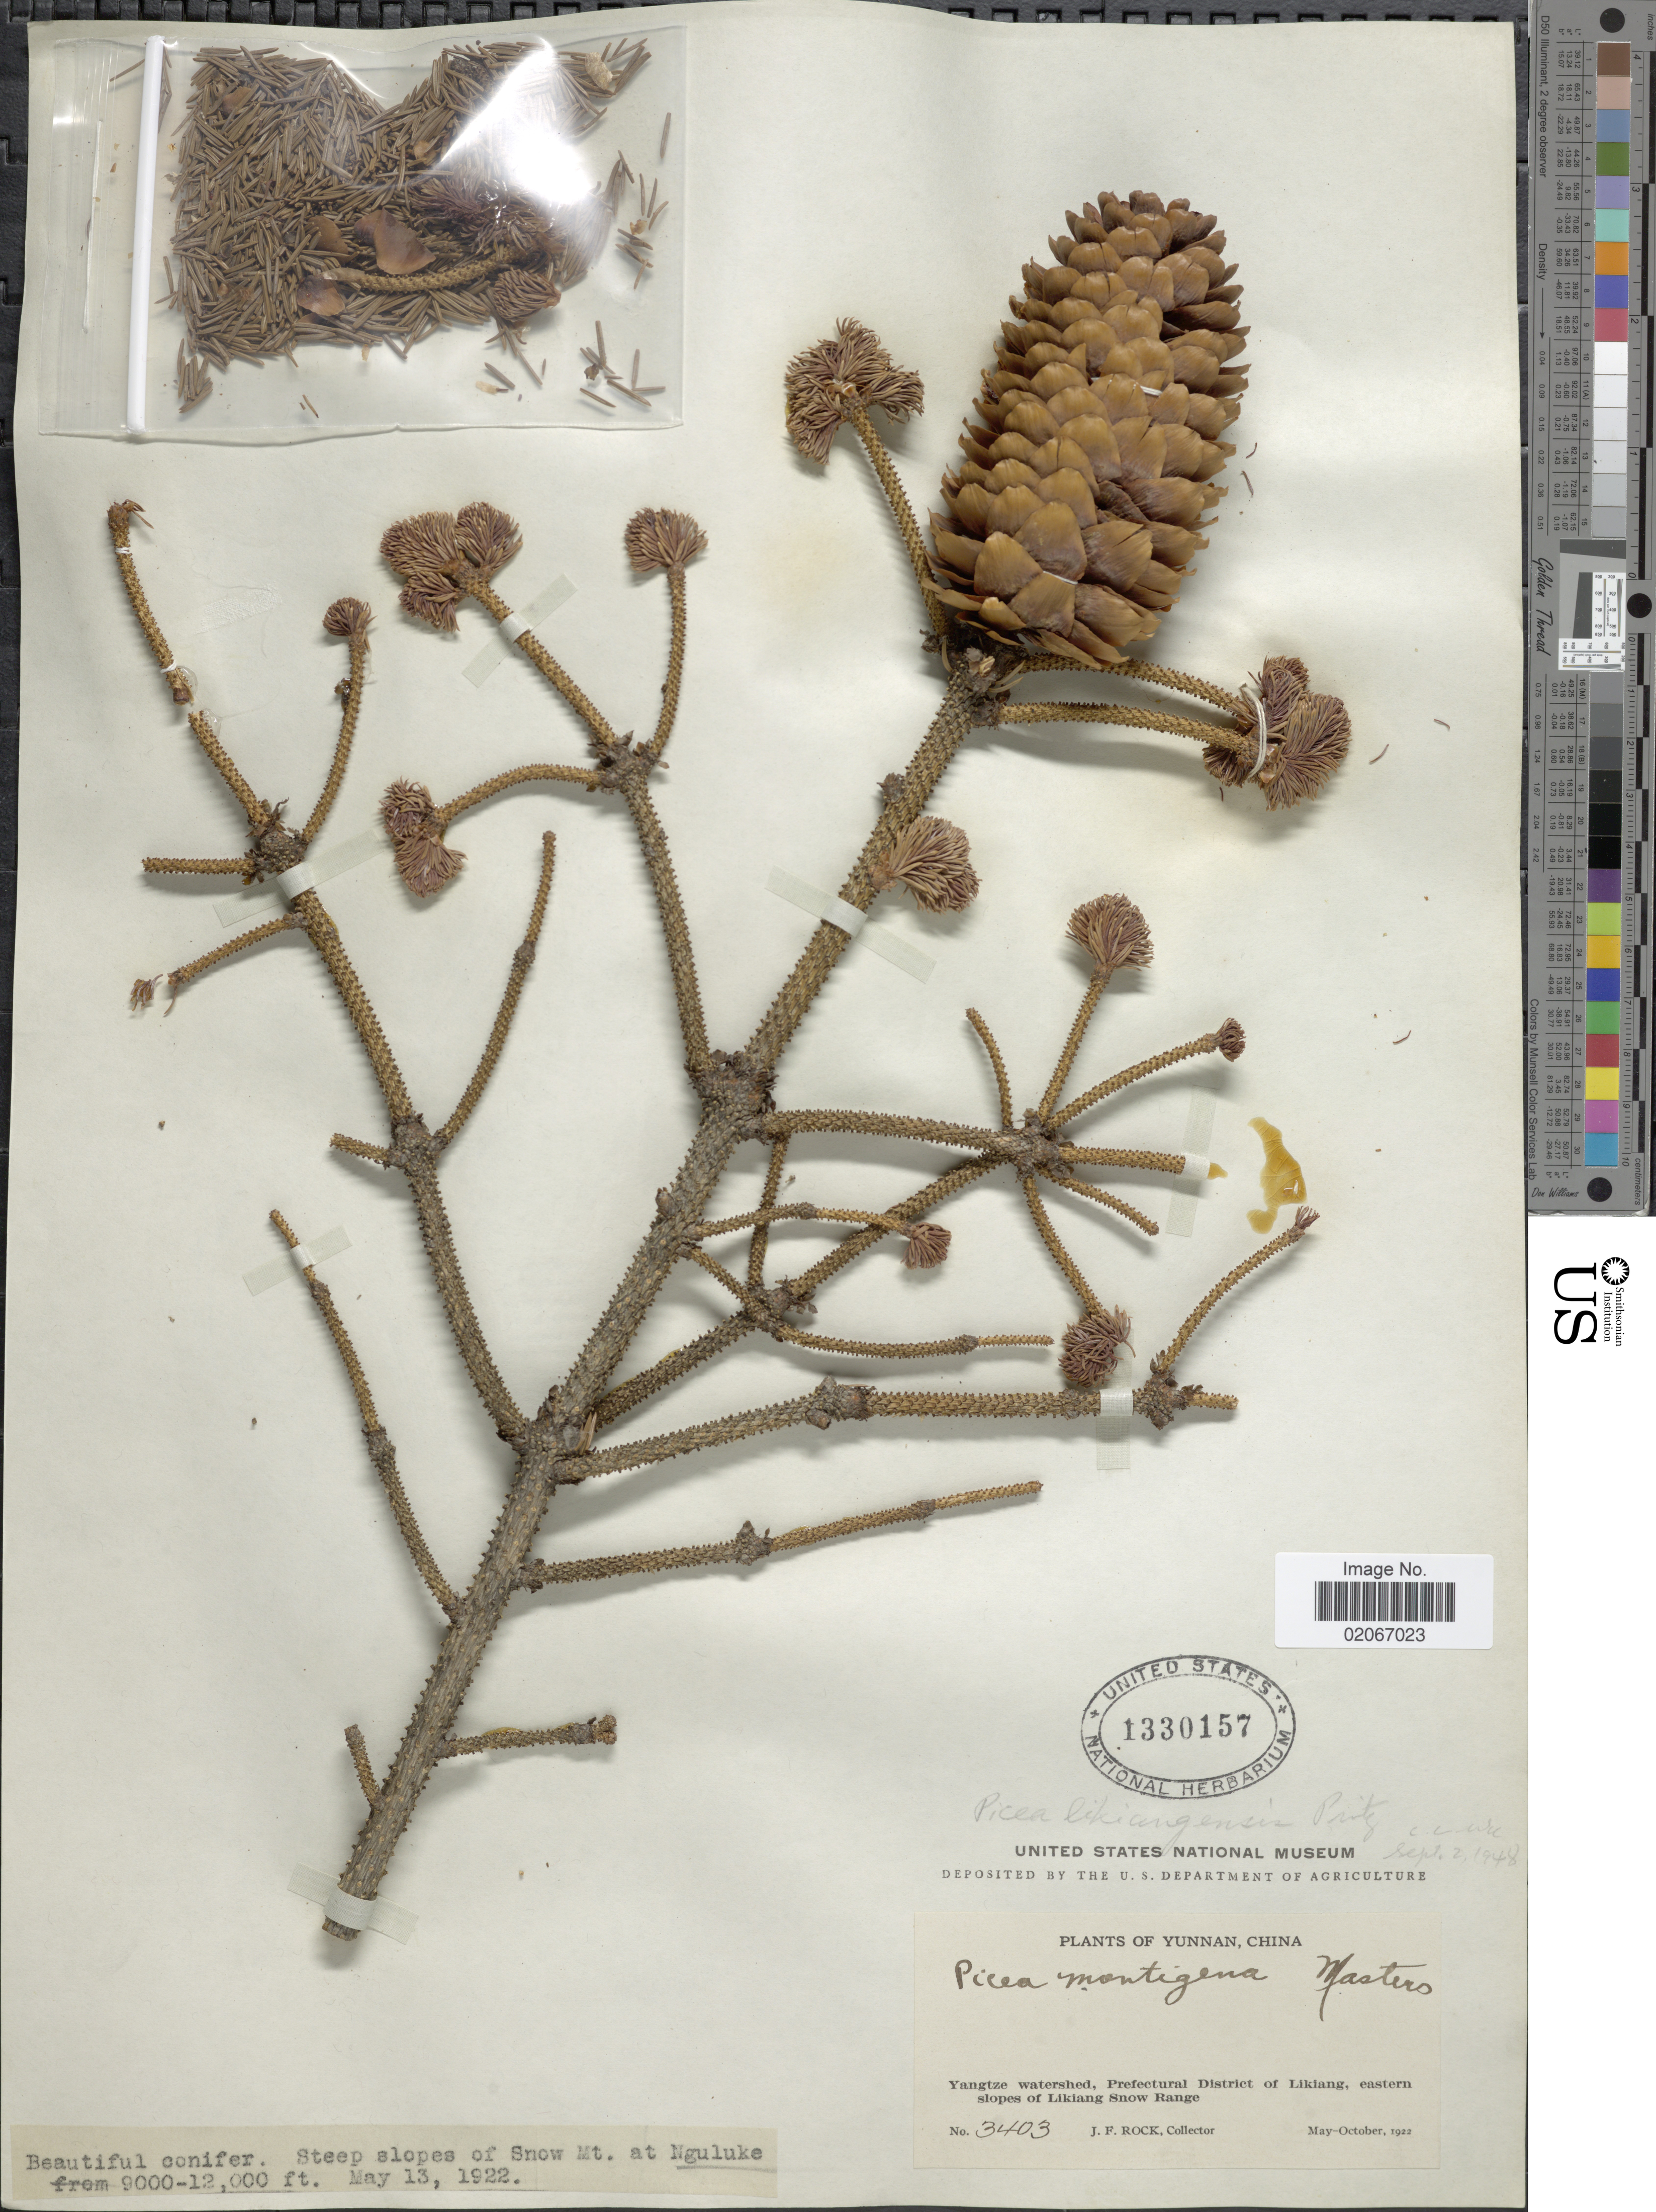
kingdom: Plantae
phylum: Tracheophyta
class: Pinopsida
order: Pinales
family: Pinaceae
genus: Picea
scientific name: Picea likiangensis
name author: (Franch.) E. Pritz.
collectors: J. Rock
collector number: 3403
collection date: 1922-05-13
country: China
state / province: Yunnan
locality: Snow Mt. at Nguluke. Yangtze watershed, Prefectural District of Likiang, eastern slopes of Likiang Snow Range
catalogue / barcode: US 1330157